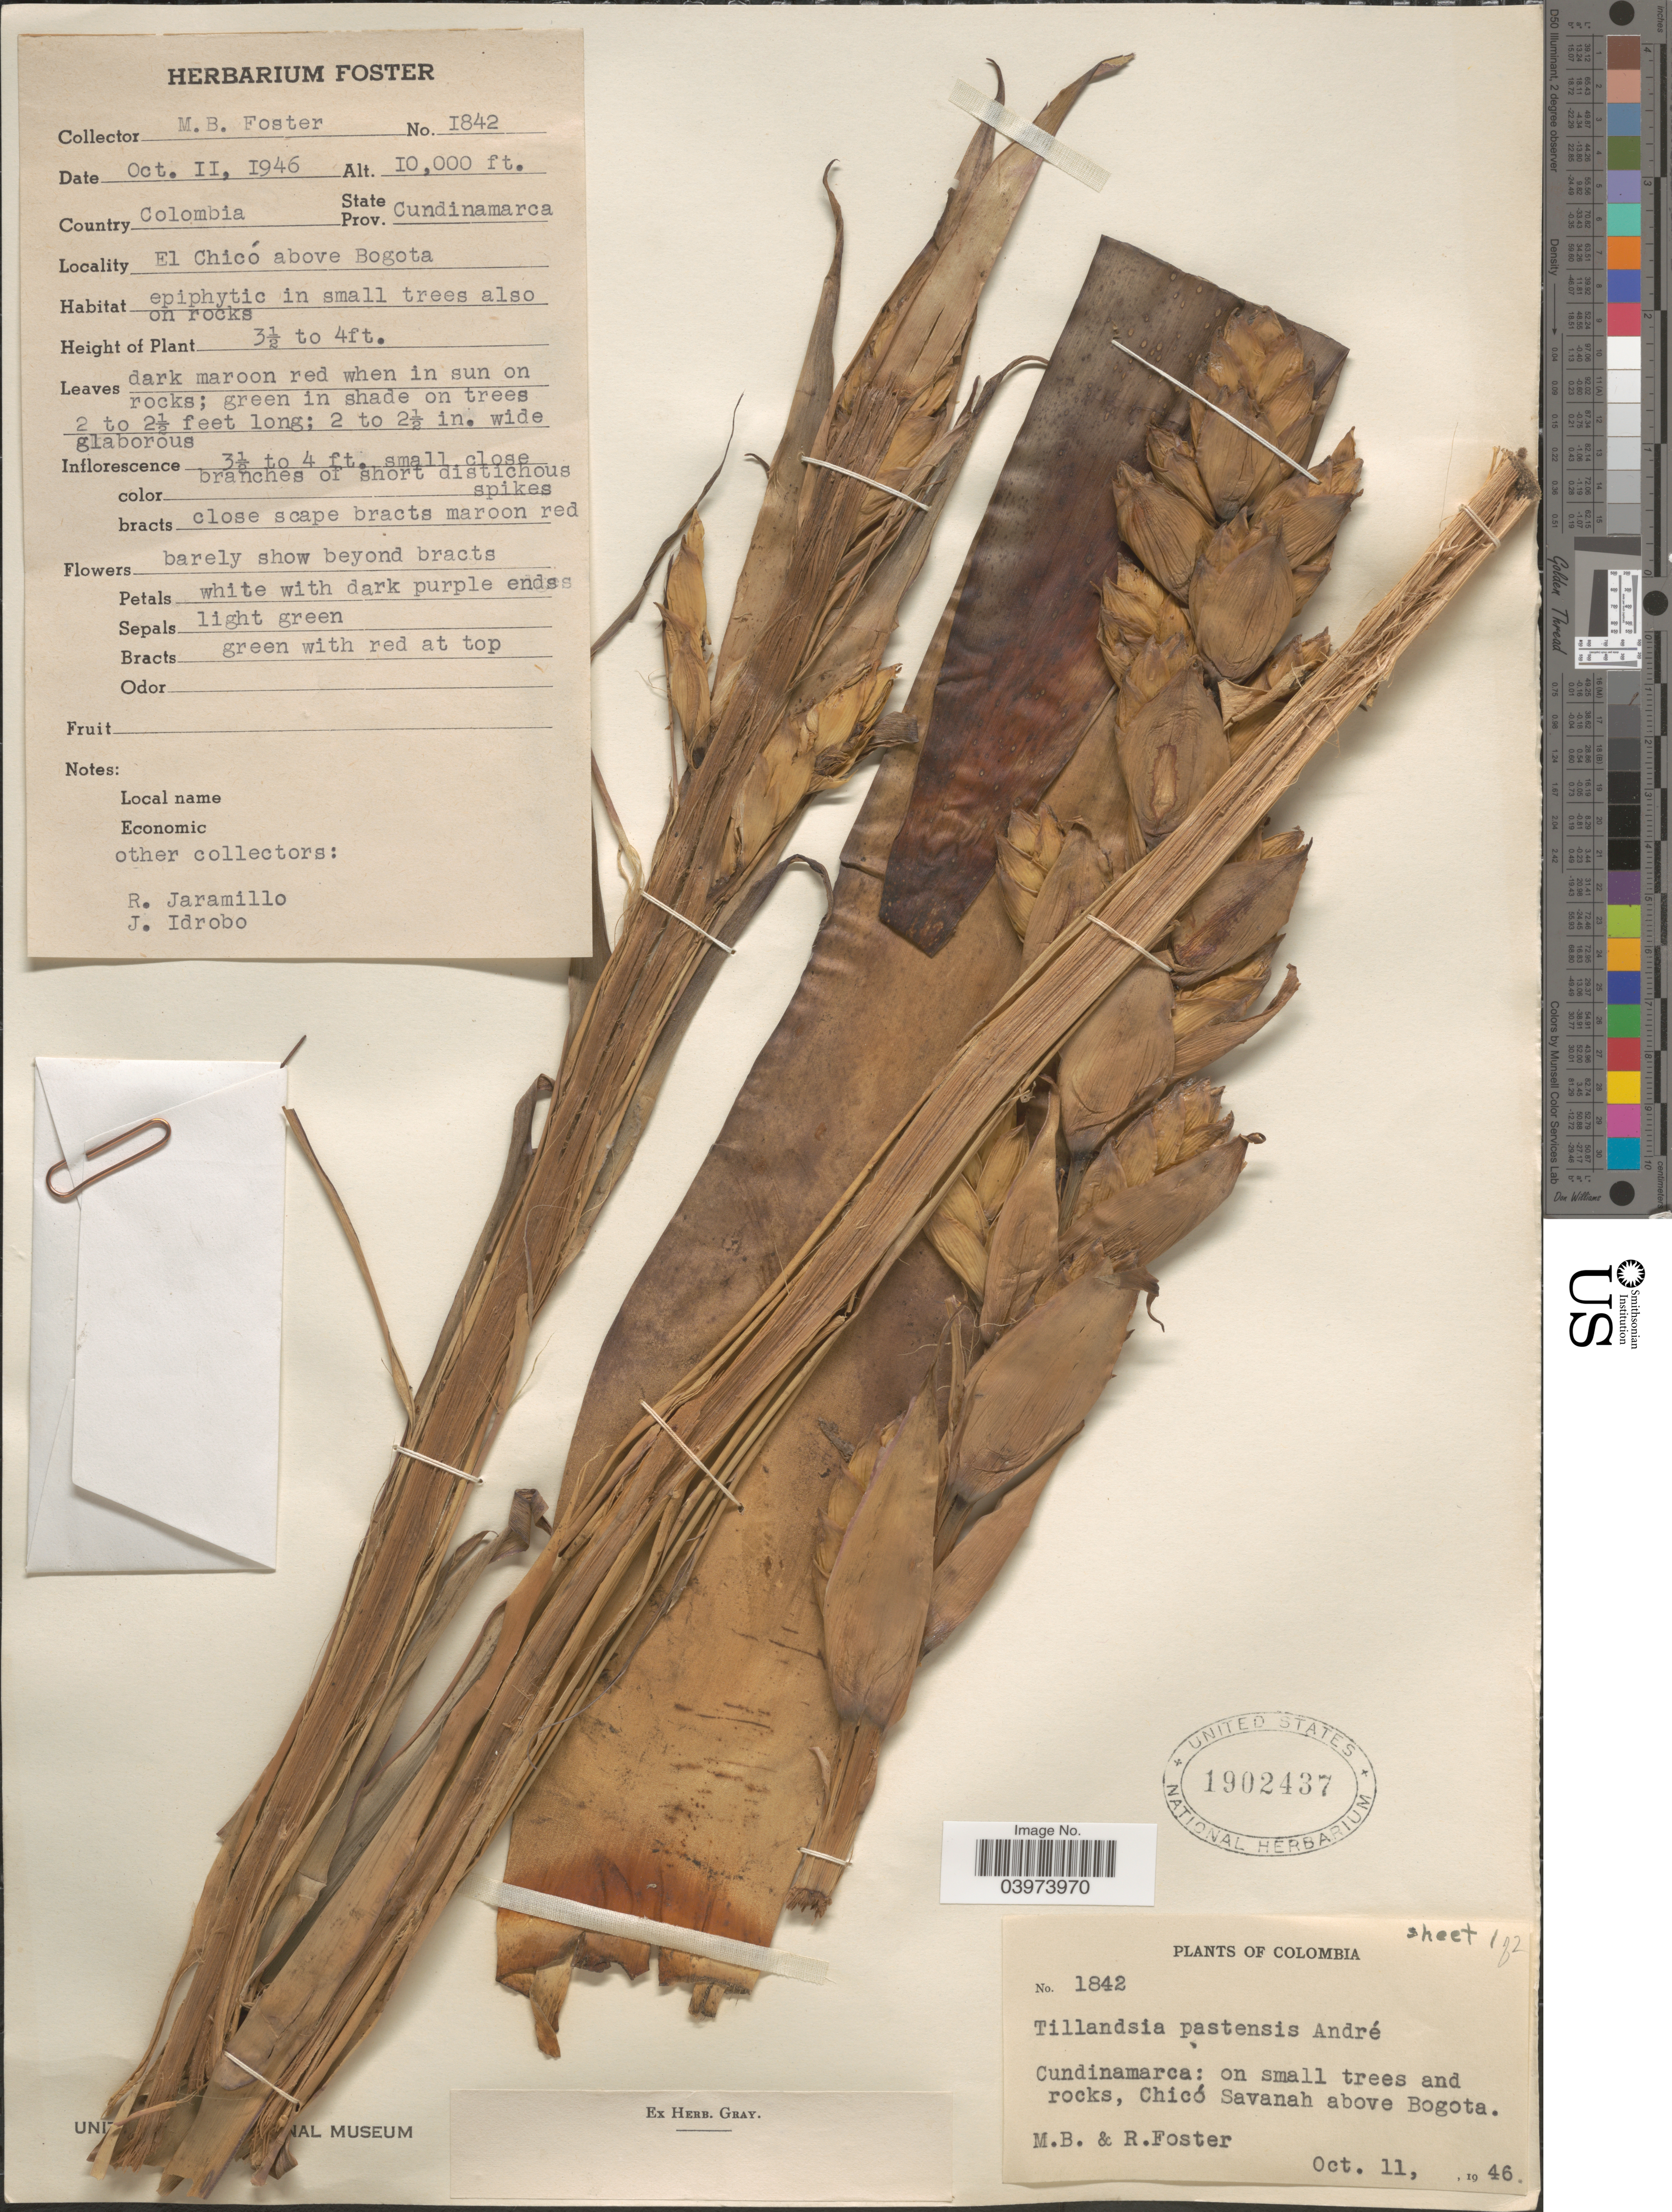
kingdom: Plantae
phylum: Tracheophyta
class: Liliopsida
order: Poales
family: Bromeliaceae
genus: Tillandsia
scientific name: Tillandsia pastensis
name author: André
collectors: M. B. Foster, R. Foster, R. Jaramillo & J. M. Idrobo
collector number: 1842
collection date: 1946-10-11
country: Colombia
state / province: Cundinamarca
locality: On small trees and rocks, Chicó Savanah above Bogota. El Chicó above Bogota.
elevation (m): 3048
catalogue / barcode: US 1902437